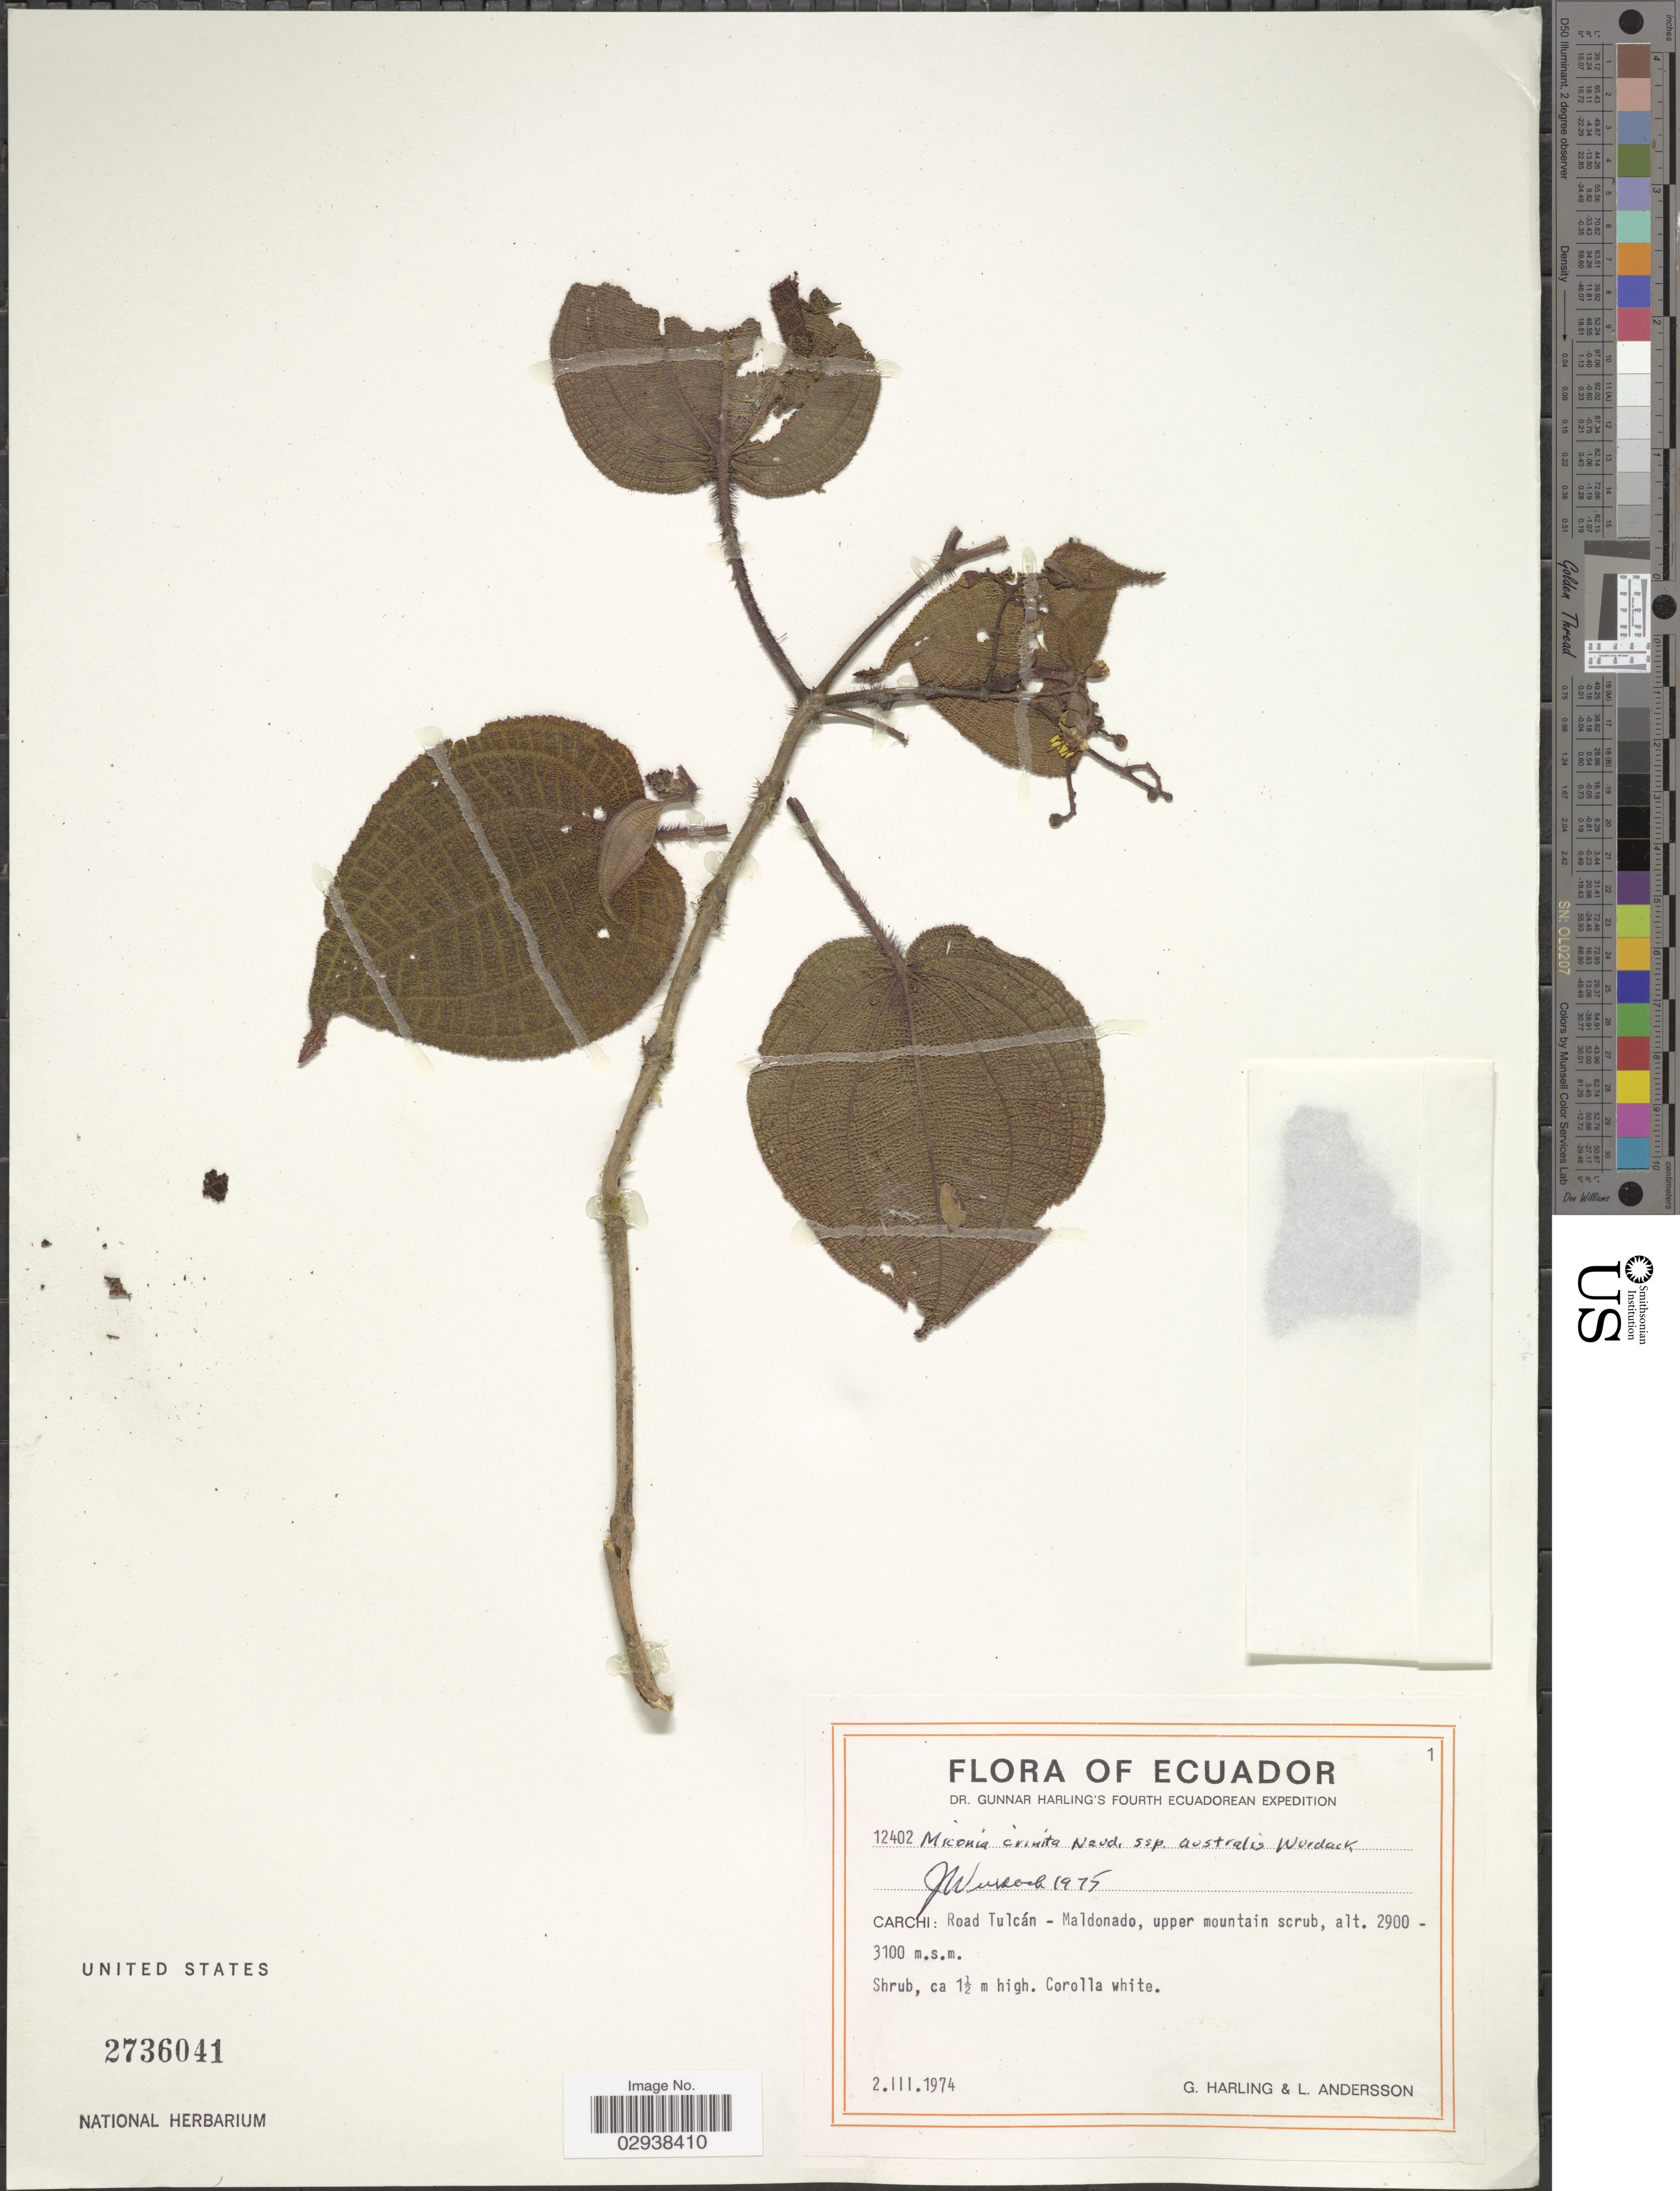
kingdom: Plantae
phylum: Tracheophyta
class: Magnoliopsida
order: Myrtales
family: Melastomataceae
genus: Miconia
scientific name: Miconia crinita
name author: Naudin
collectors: G. Harling & L. Andersson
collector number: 12402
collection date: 1974-03-02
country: Ecuador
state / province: Carchi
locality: Road Tulcán - Maldonado, upper mountain scrub.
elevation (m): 2900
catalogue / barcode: US 2736041